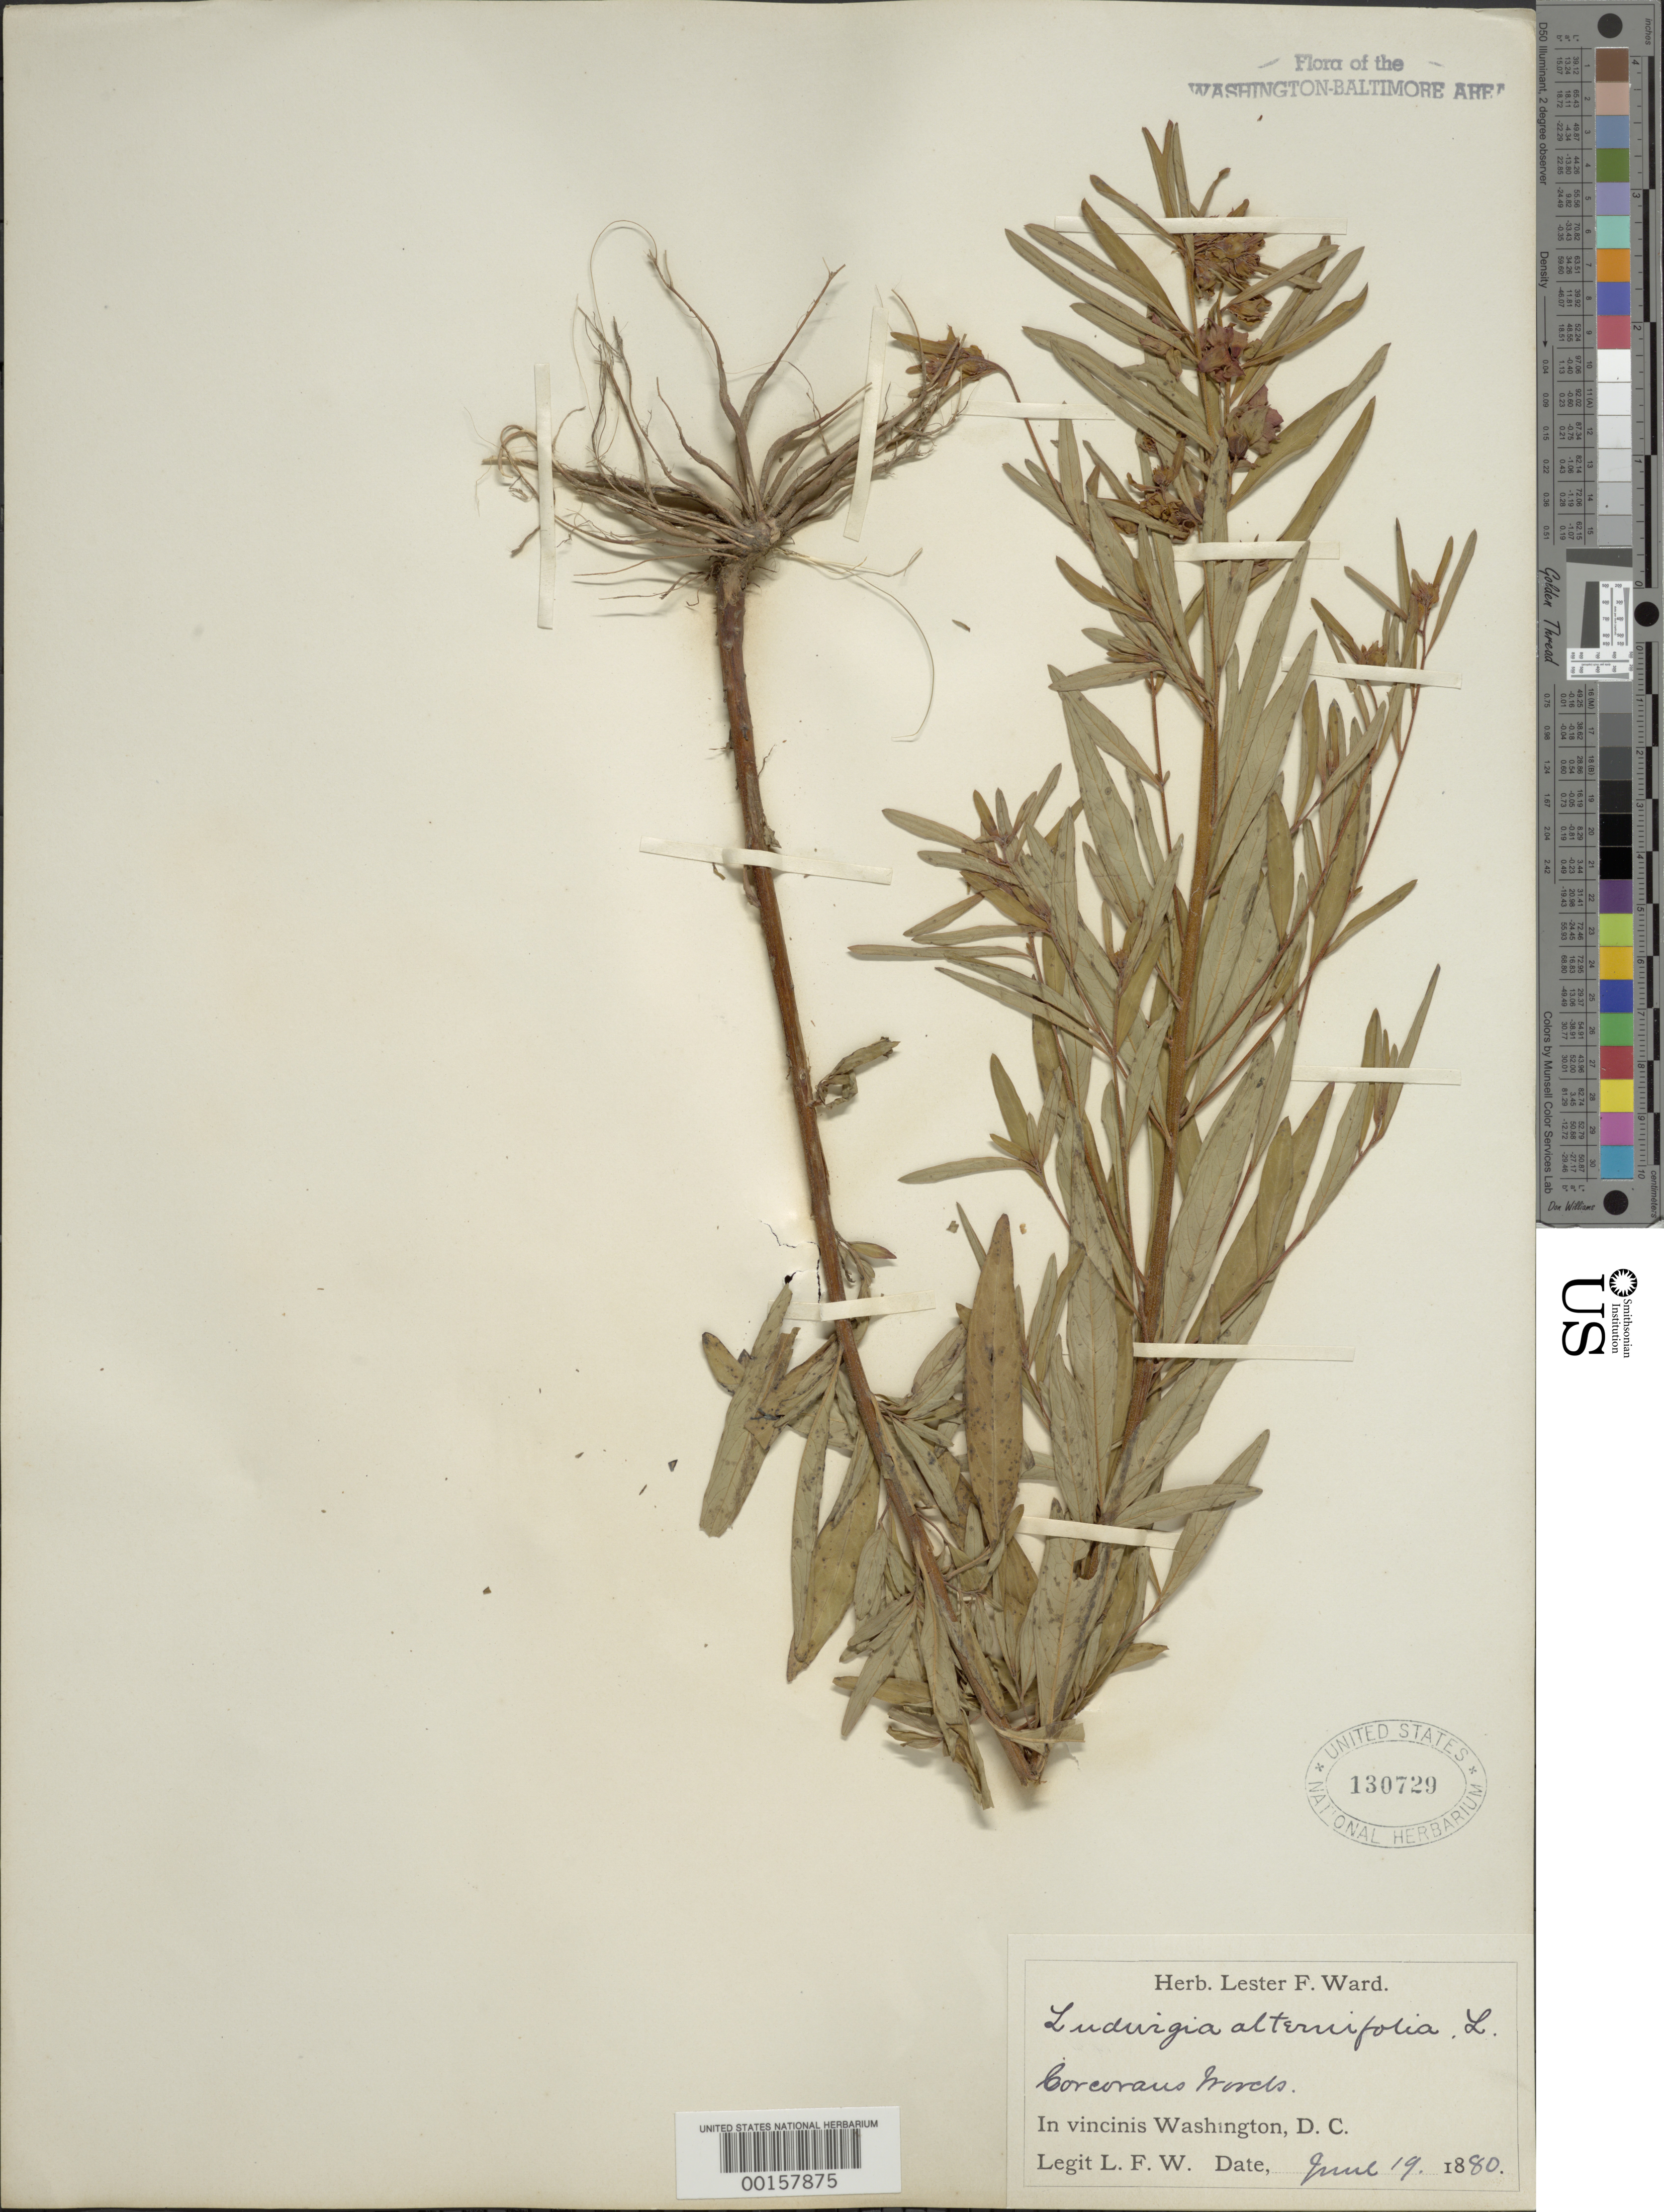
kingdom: Plantae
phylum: Tracheophyta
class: Magnoliopsida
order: Myrtales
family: Onagraceae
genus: Ludwigia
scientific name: Ludwigia alternifolia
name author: L.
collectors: L. F. Ward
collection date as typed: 19 Jun 1880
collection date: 1880-06-19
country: United States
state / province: District of Columbia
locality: Corcoran's Woods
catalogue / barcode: US 130729